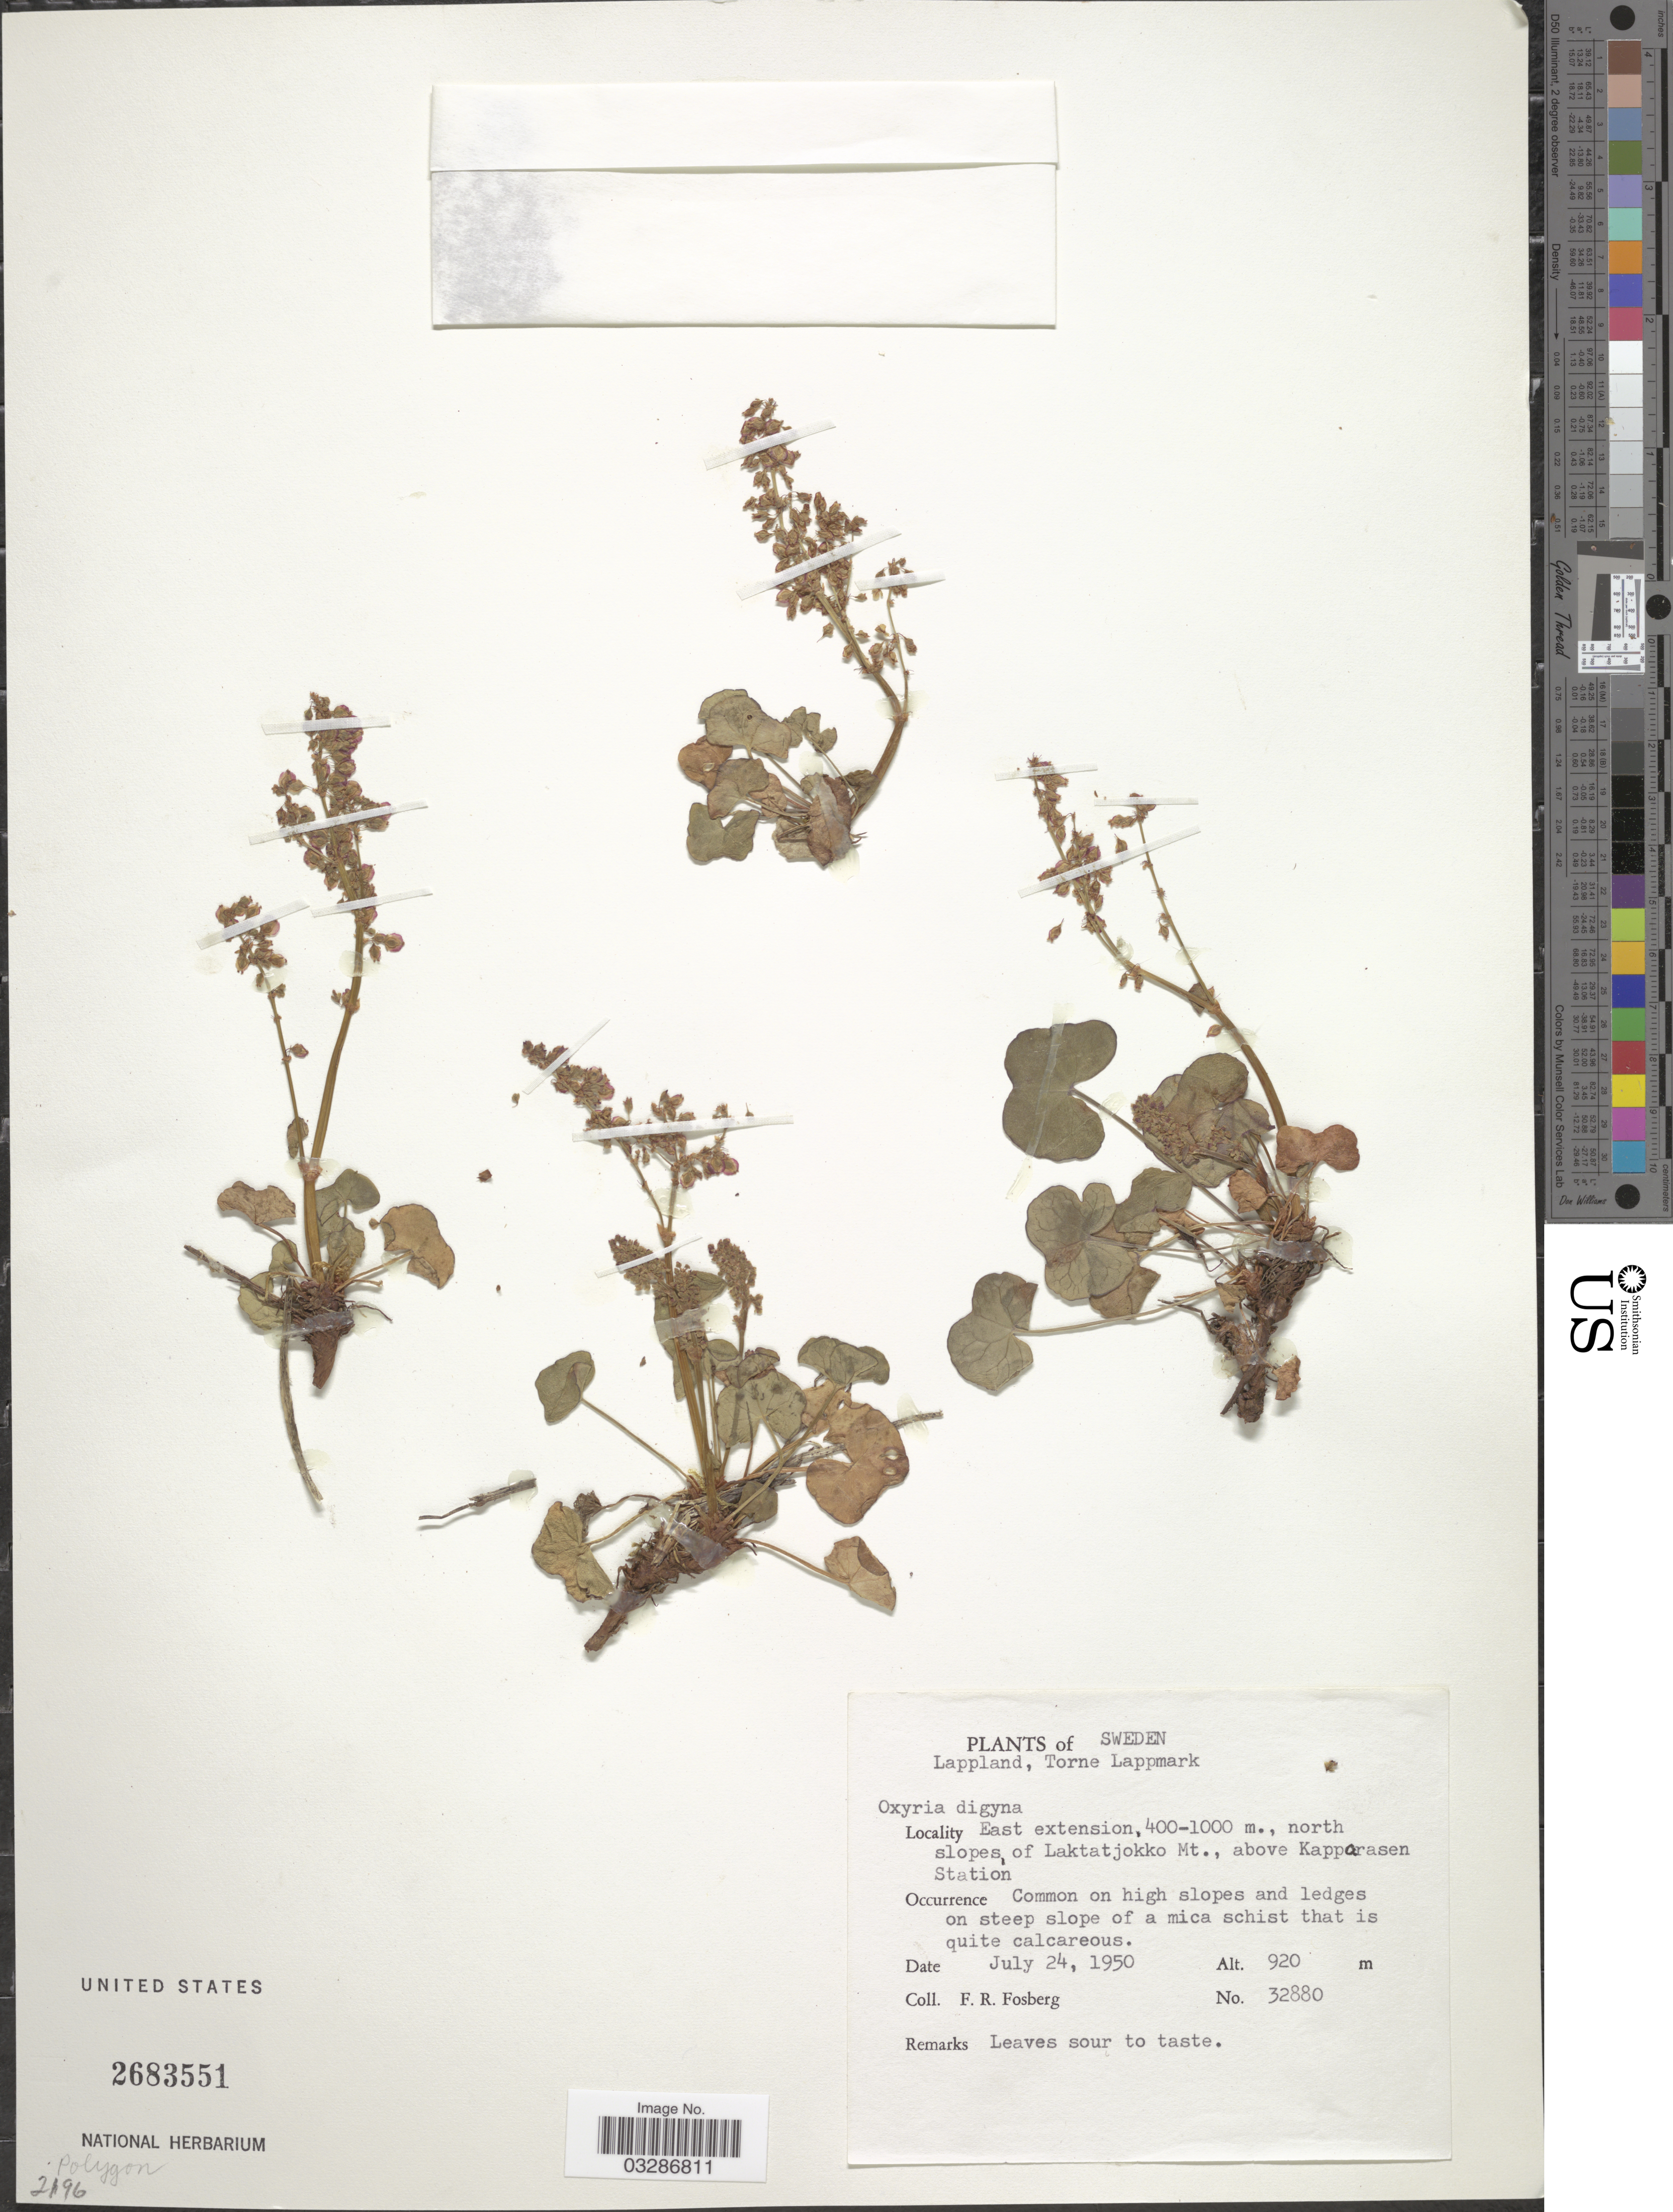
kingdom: Plantae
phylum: Tracheophyta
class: Magnoliopsida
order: Caryophyllales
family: Polygonaceae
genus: Oxyria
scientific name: Oxyria digyna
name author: (L.) Hill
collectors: F. R. Fosberg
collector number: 32880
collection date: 1950-07-24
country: Sweden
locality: Lappland, Torne Lappmark. East extension, north slopes of Laktatjokko Mt., above Kapparasen Station.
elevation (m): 920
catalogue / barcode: US 2683551